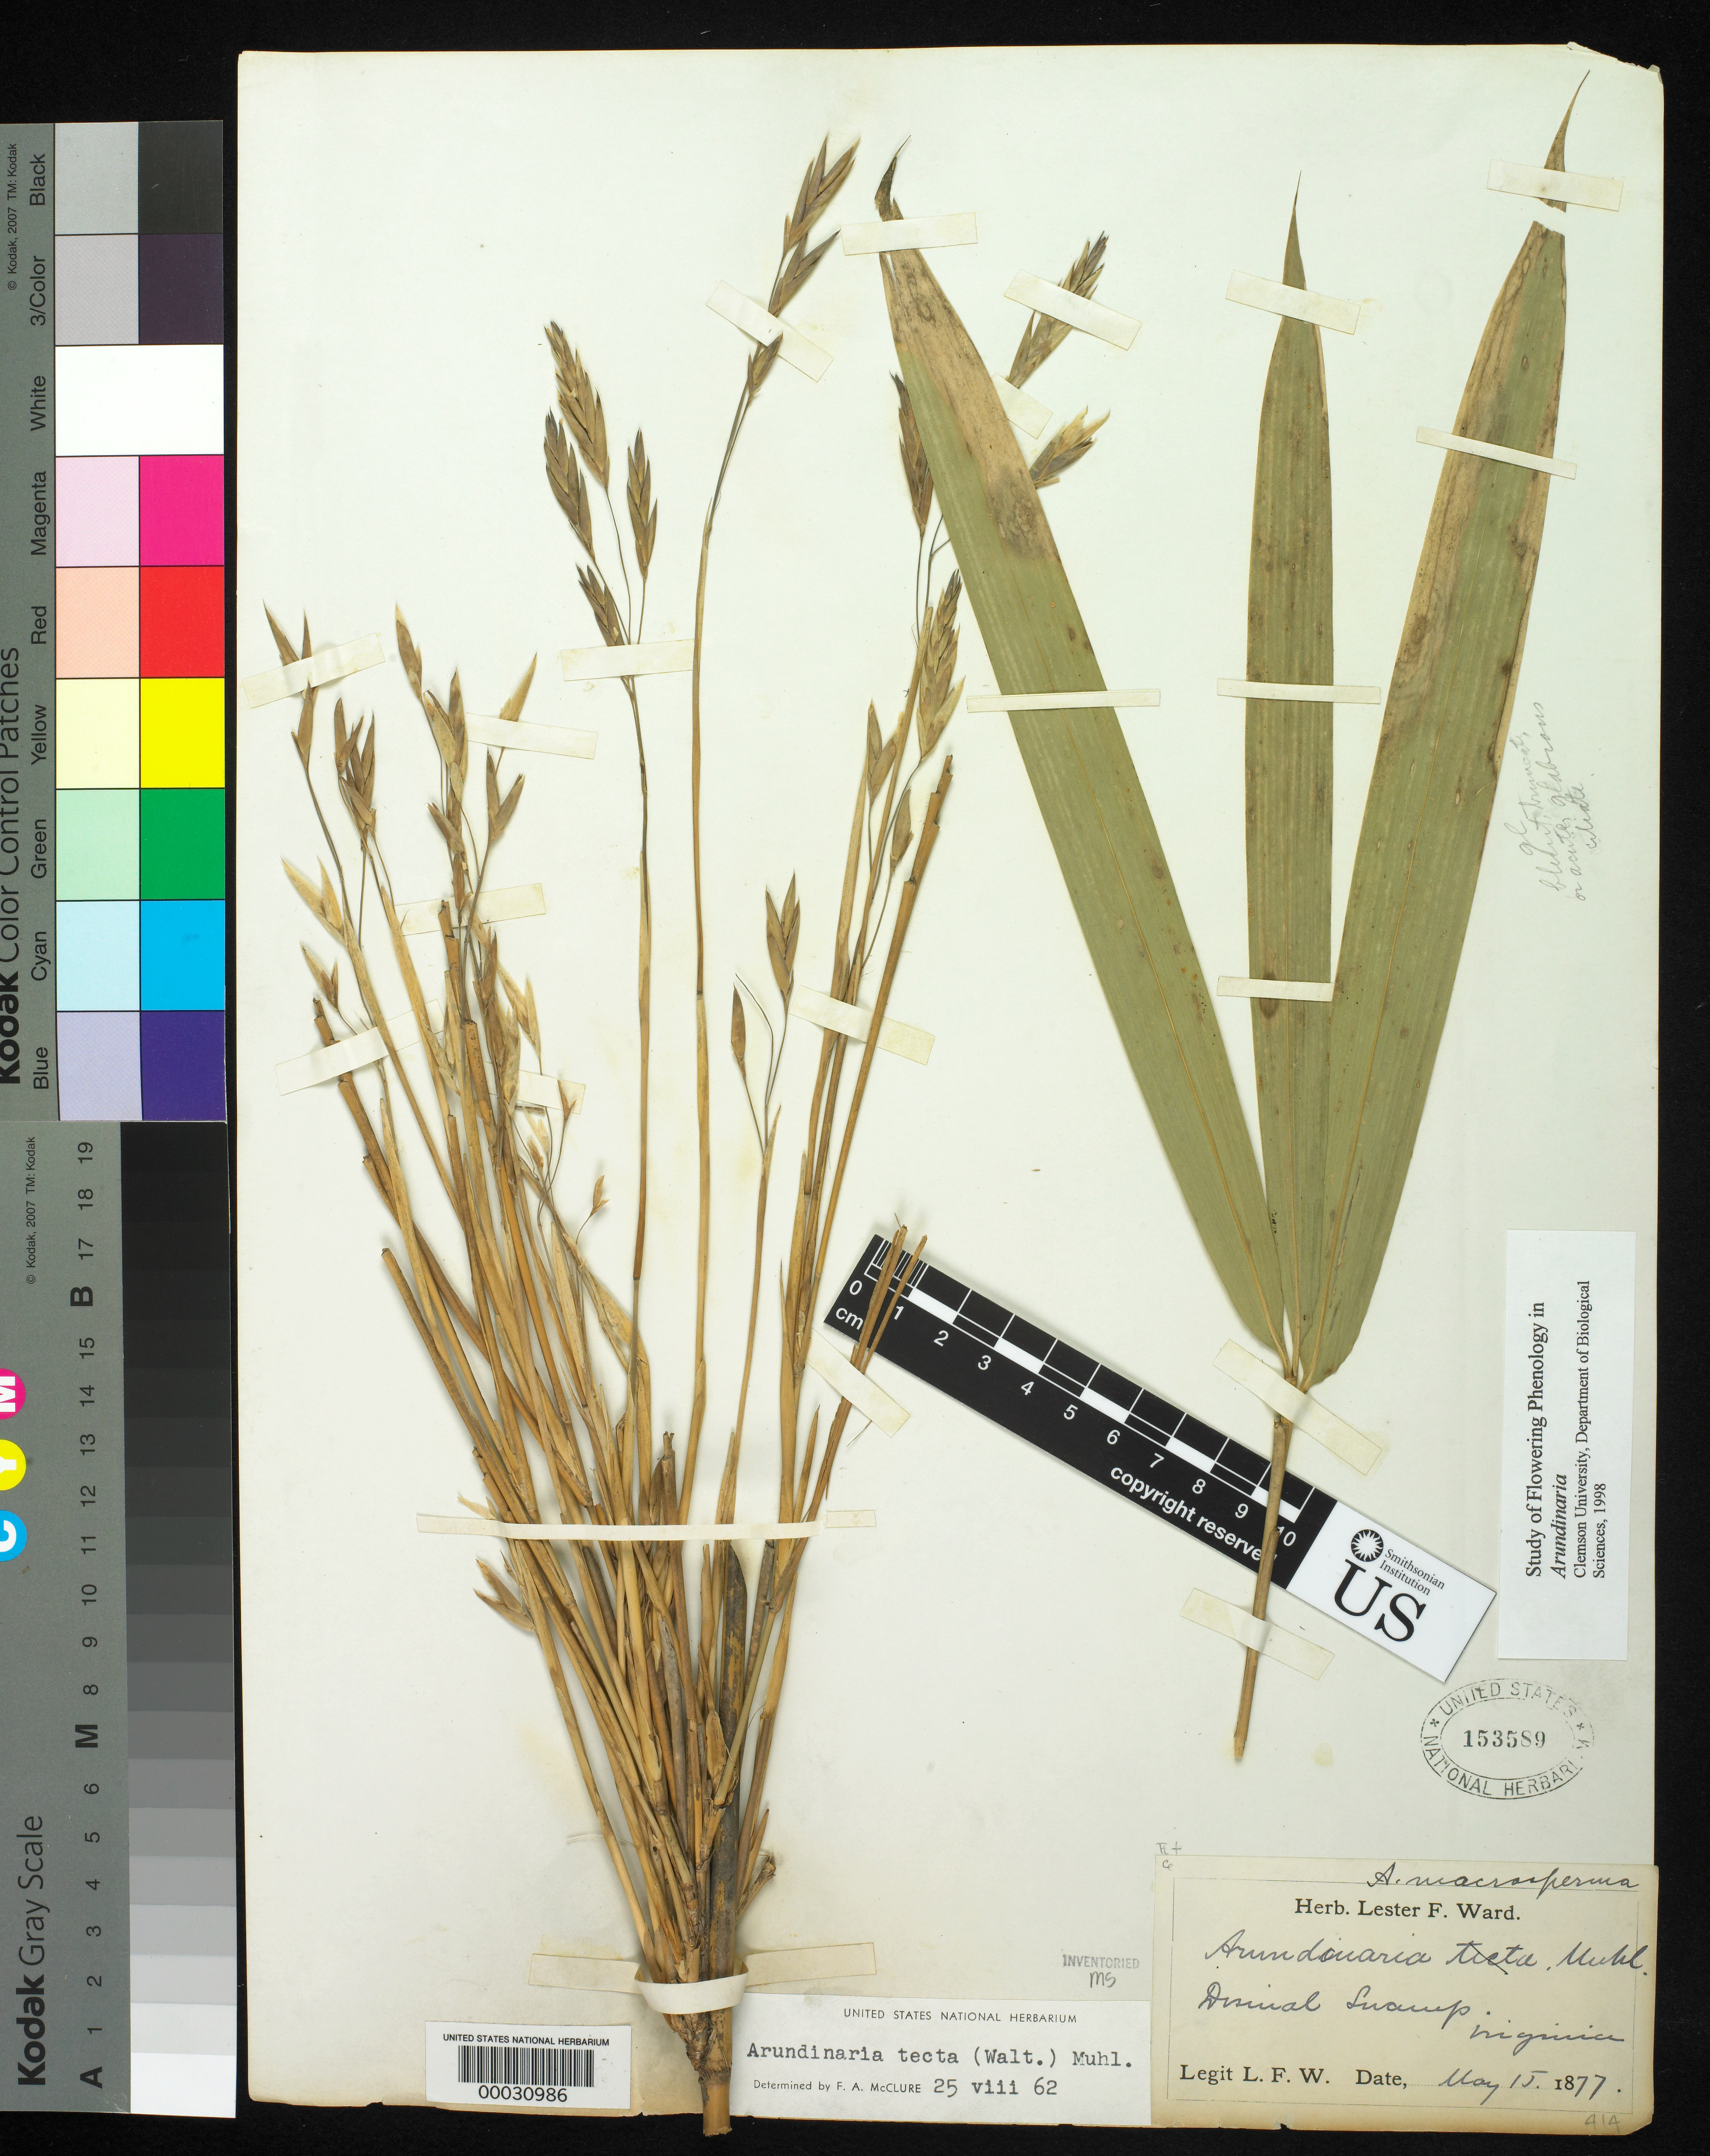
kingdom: Plantae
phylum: Tracheophyta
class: Liliopsida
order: Poales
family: Poaceae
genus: Arundinaria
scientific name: Arundinaria tecta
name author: (Walter) Muhl.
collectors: L. F. Ward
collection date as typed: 15 May 1877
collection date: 1877-05-15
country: United States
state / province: Virginia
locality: Great dismal swamp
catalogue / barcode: US 153589